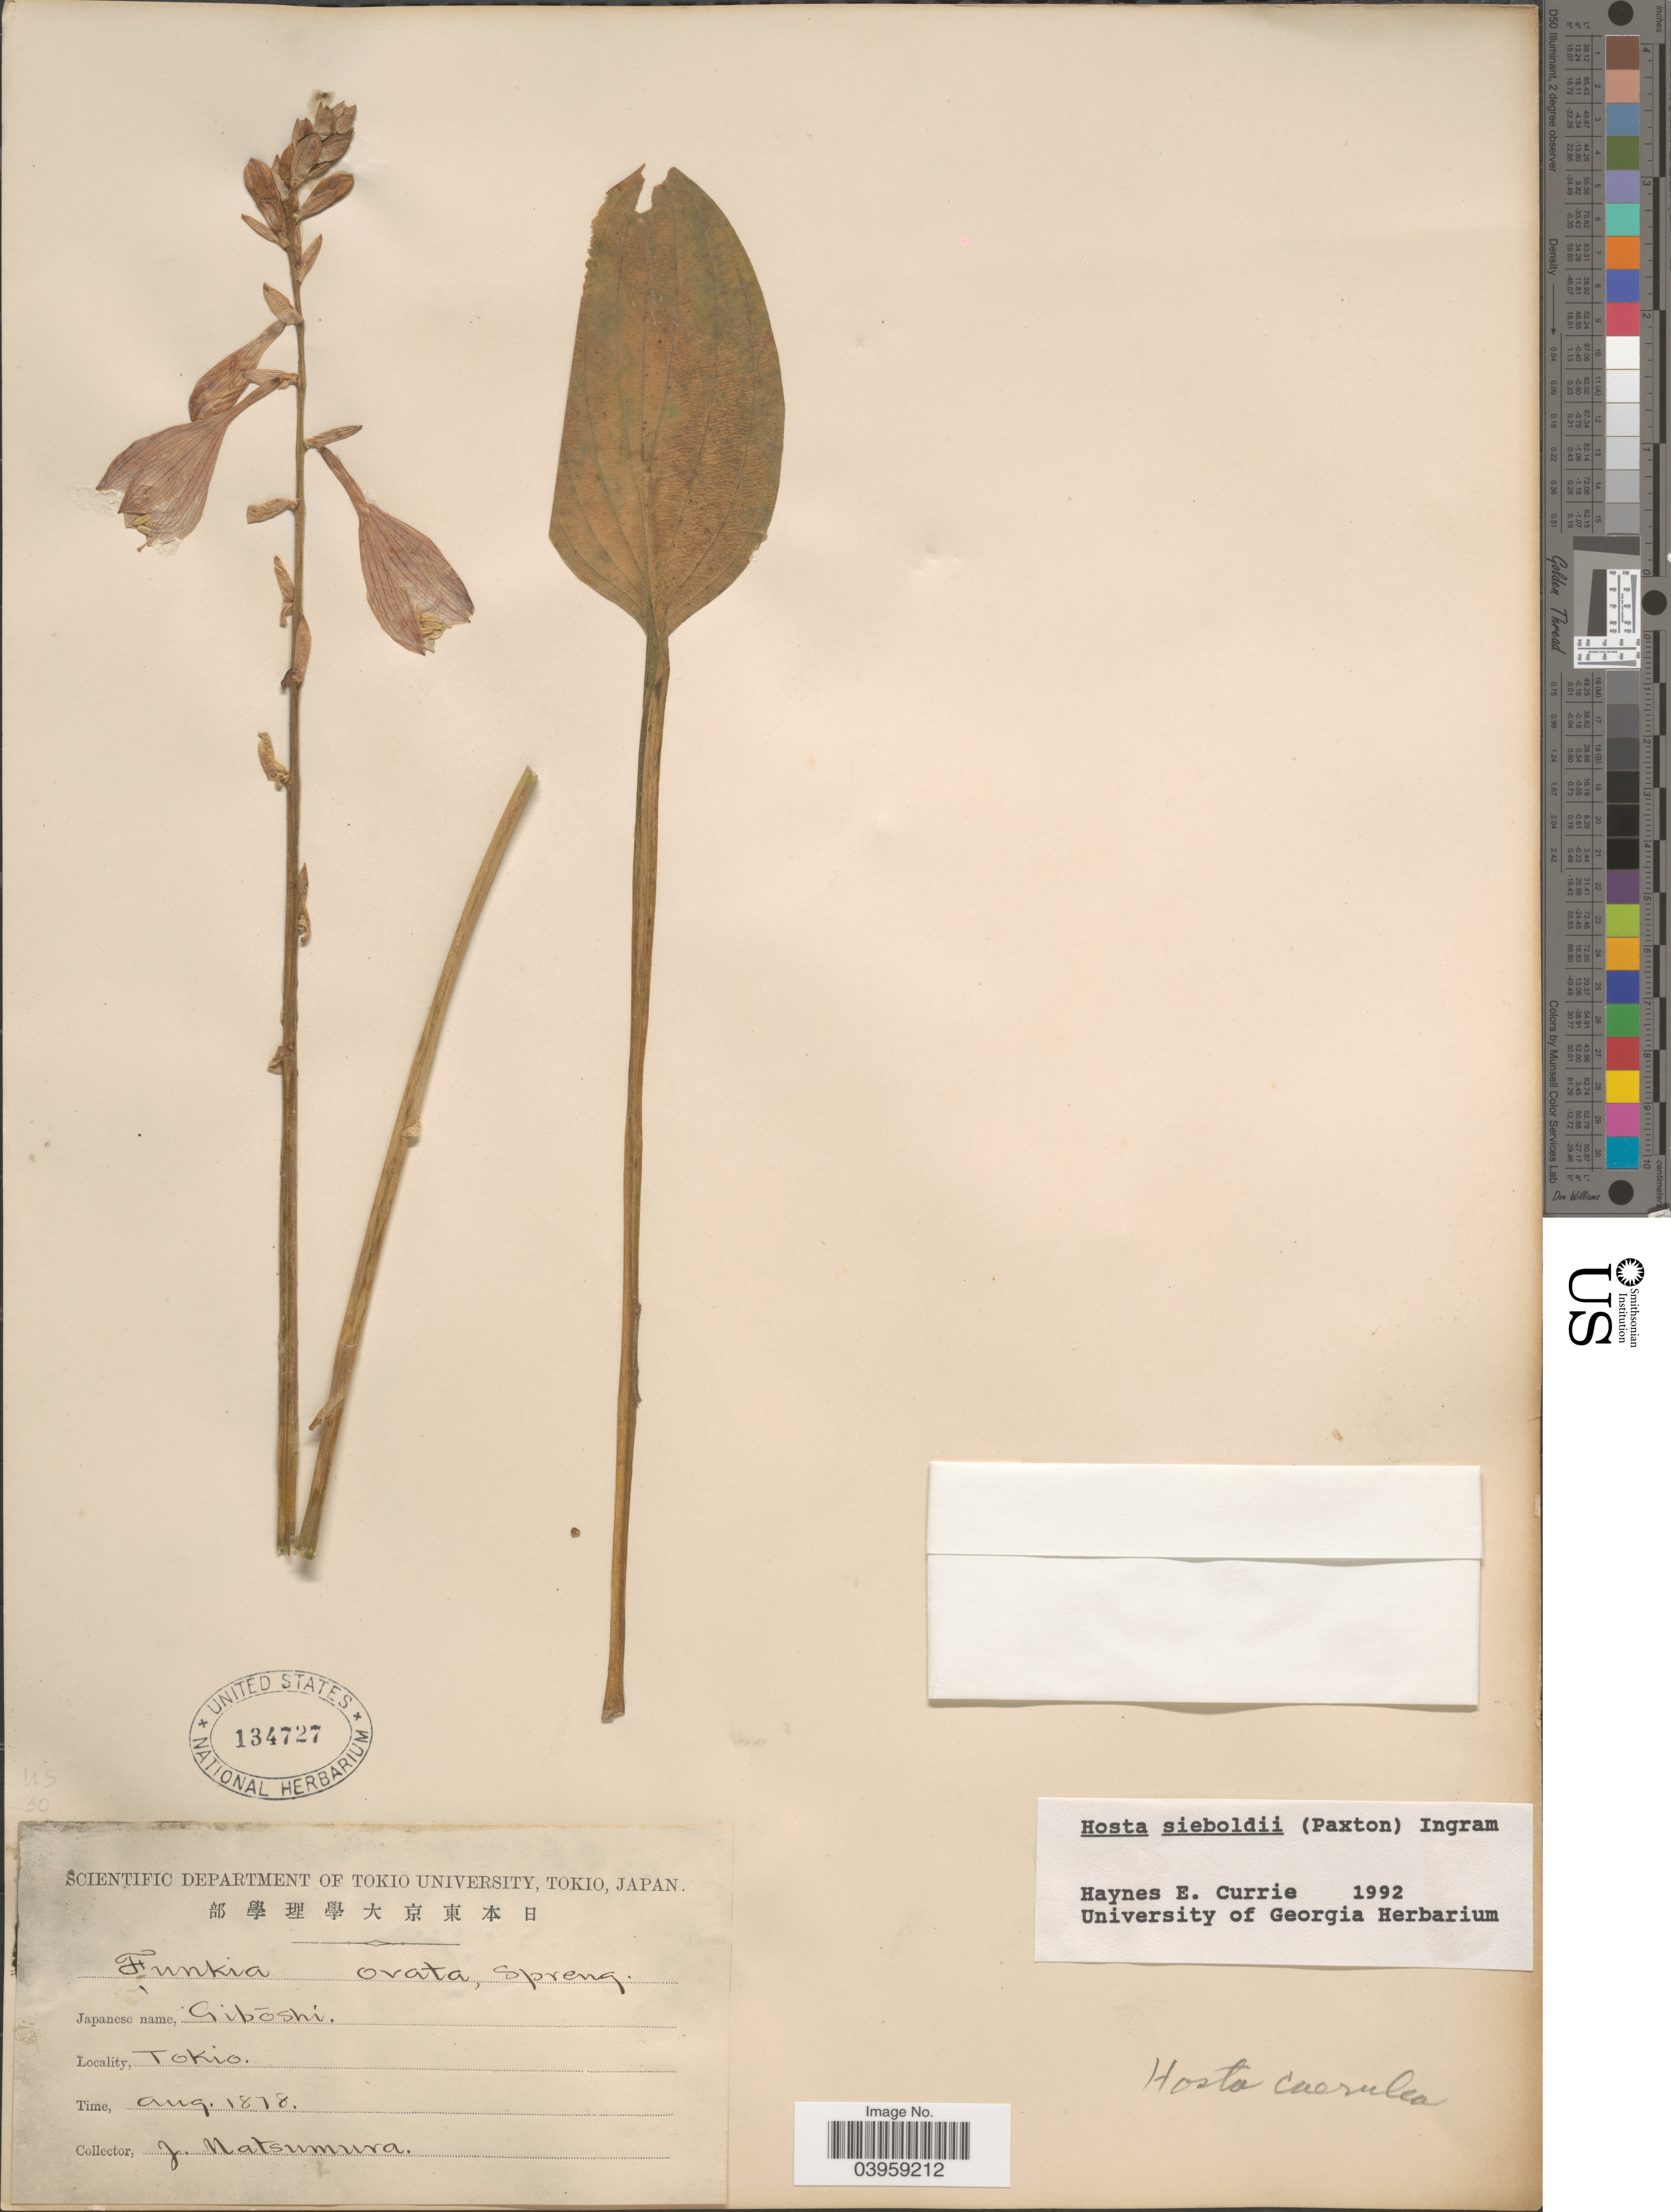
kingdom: Plantae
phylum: Tracheophyta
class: Liliopsida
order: Asparagales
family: Asparagaceae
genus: Hosta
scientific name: Hosta sieboldii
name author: (Paxton) J.W. Ingram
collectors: J. Matsumura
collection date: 1878-08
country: Japan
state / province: Tokyo, Federal City of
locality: Tokio.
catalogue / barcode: US 134727